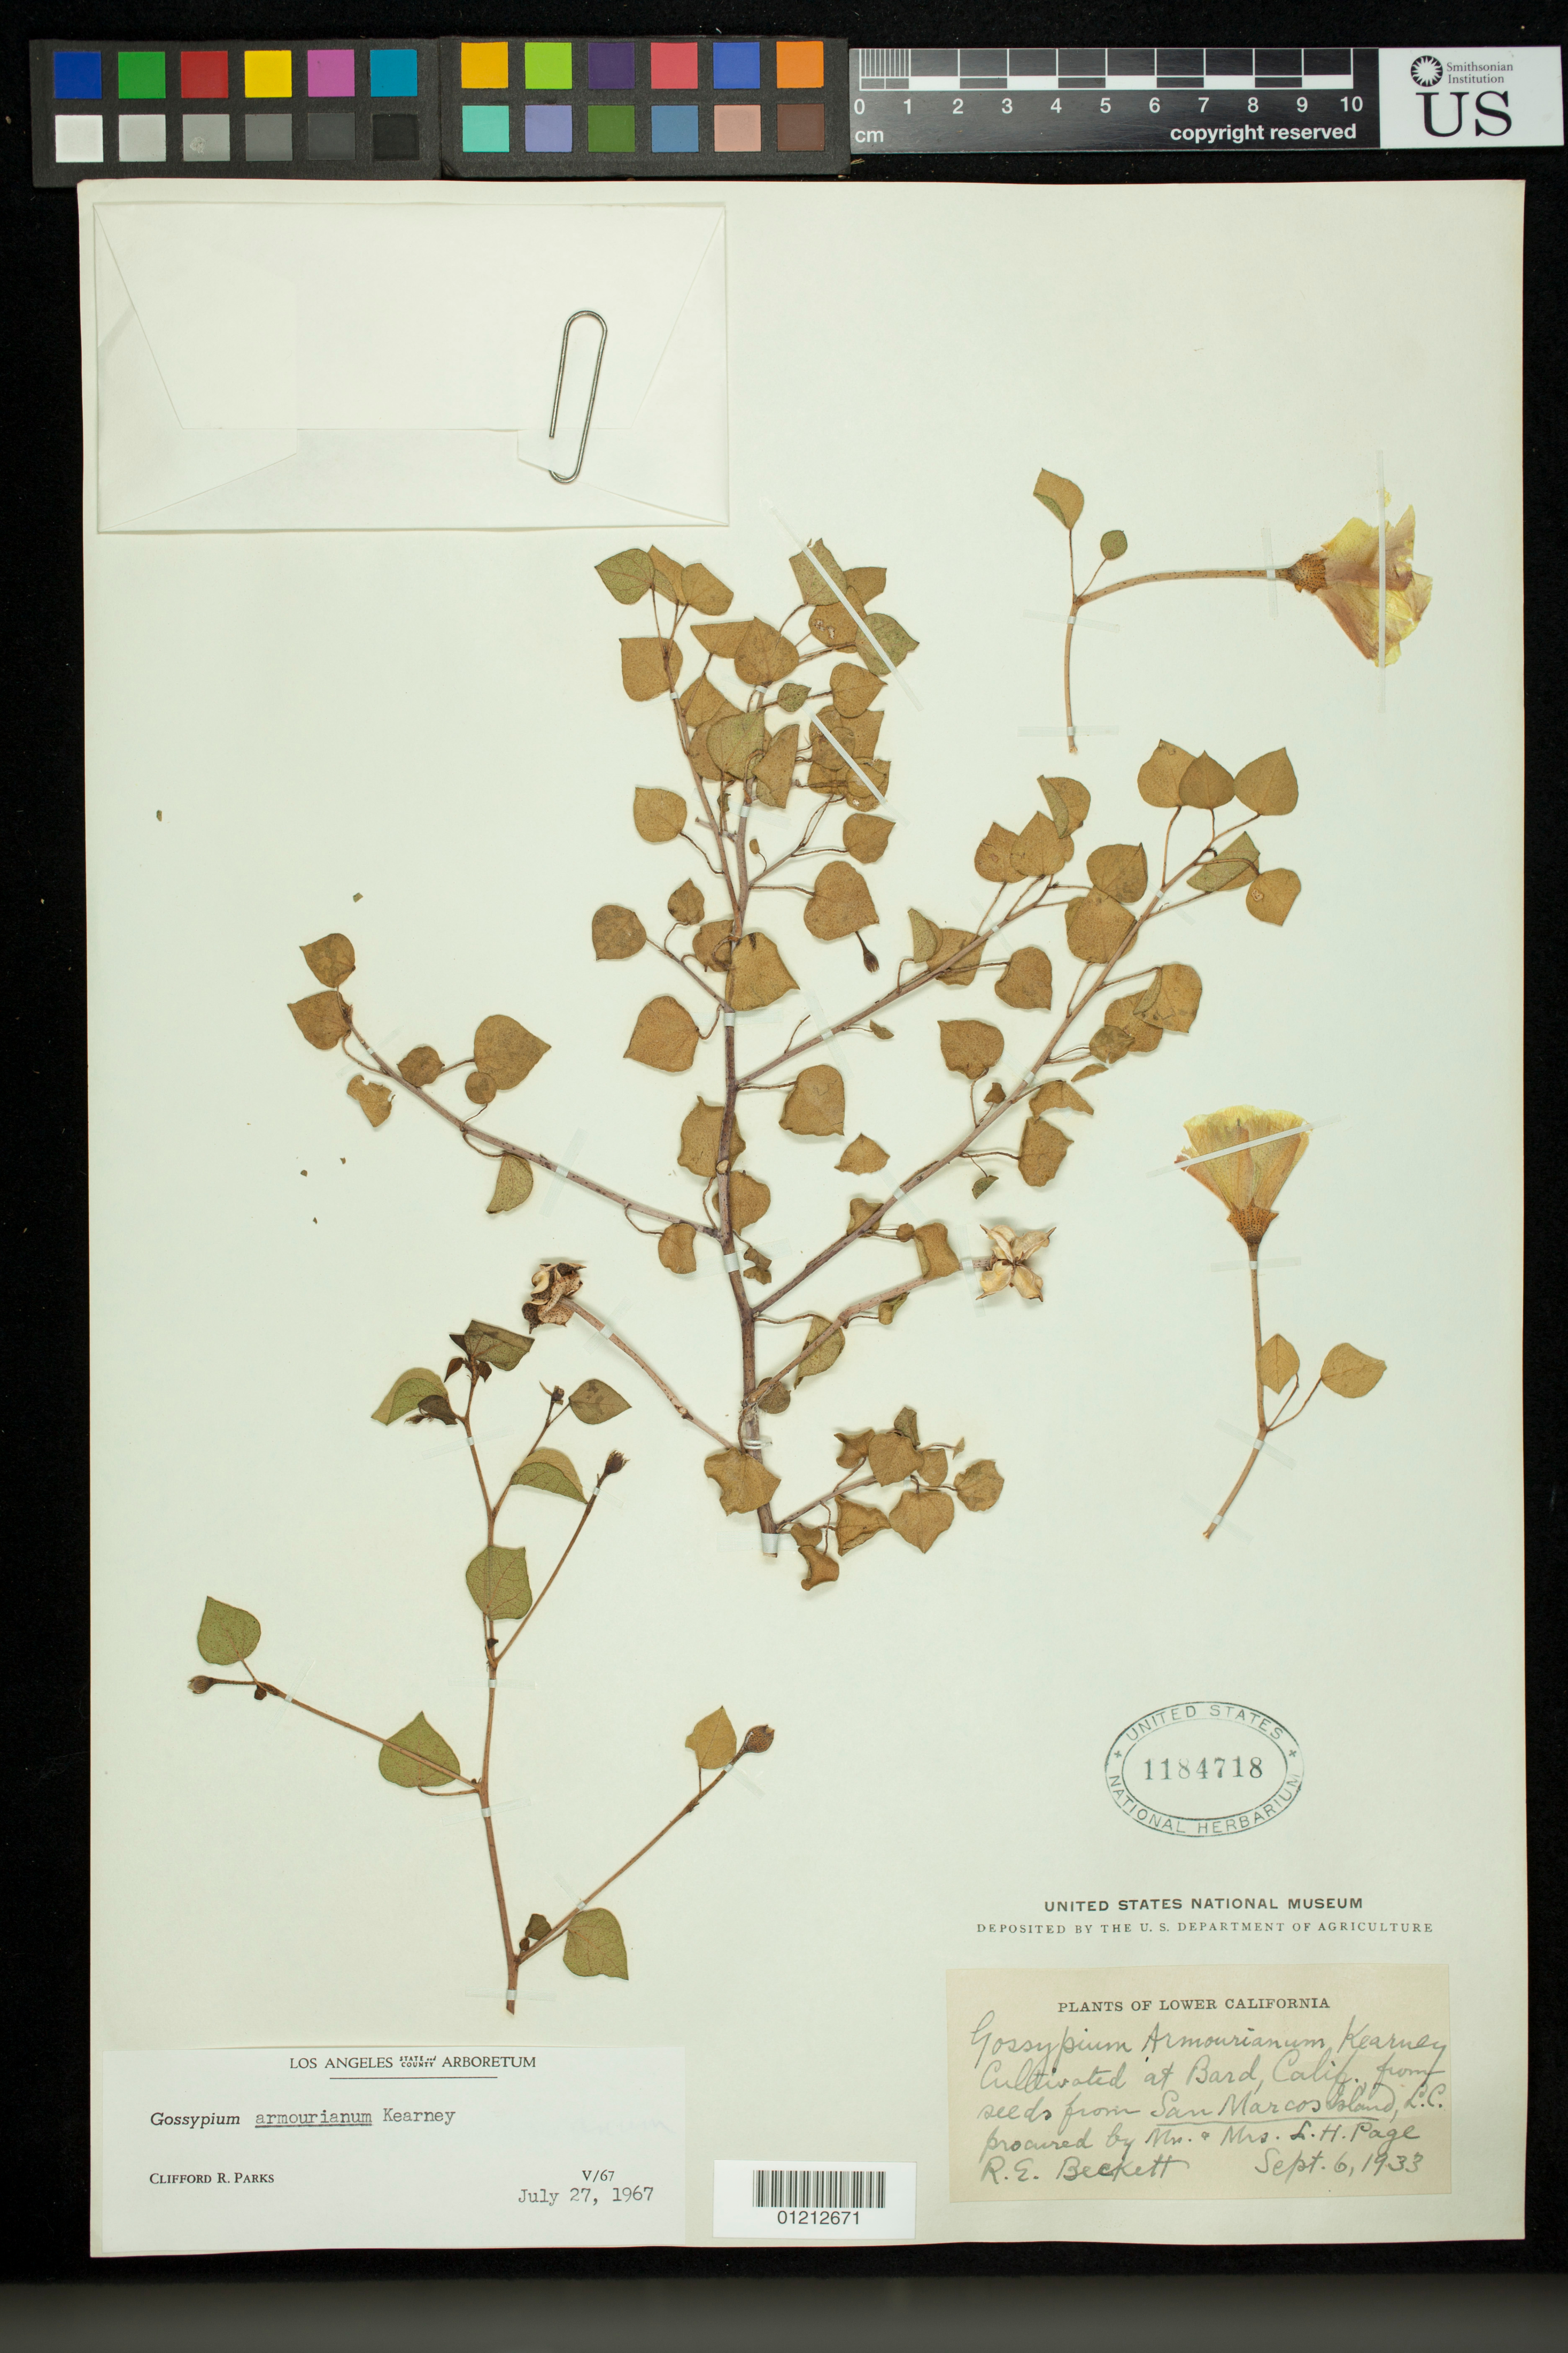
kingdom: Plantae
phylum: Tracheophyta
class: Magnoliopsida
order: Malvales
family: Malvaceae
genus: Gossypium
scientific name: Gossypium armourianum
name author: Kearney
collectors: R. Beckett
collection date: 1933-09-06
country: United States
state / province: California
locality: Bard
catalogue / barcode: US 1184718